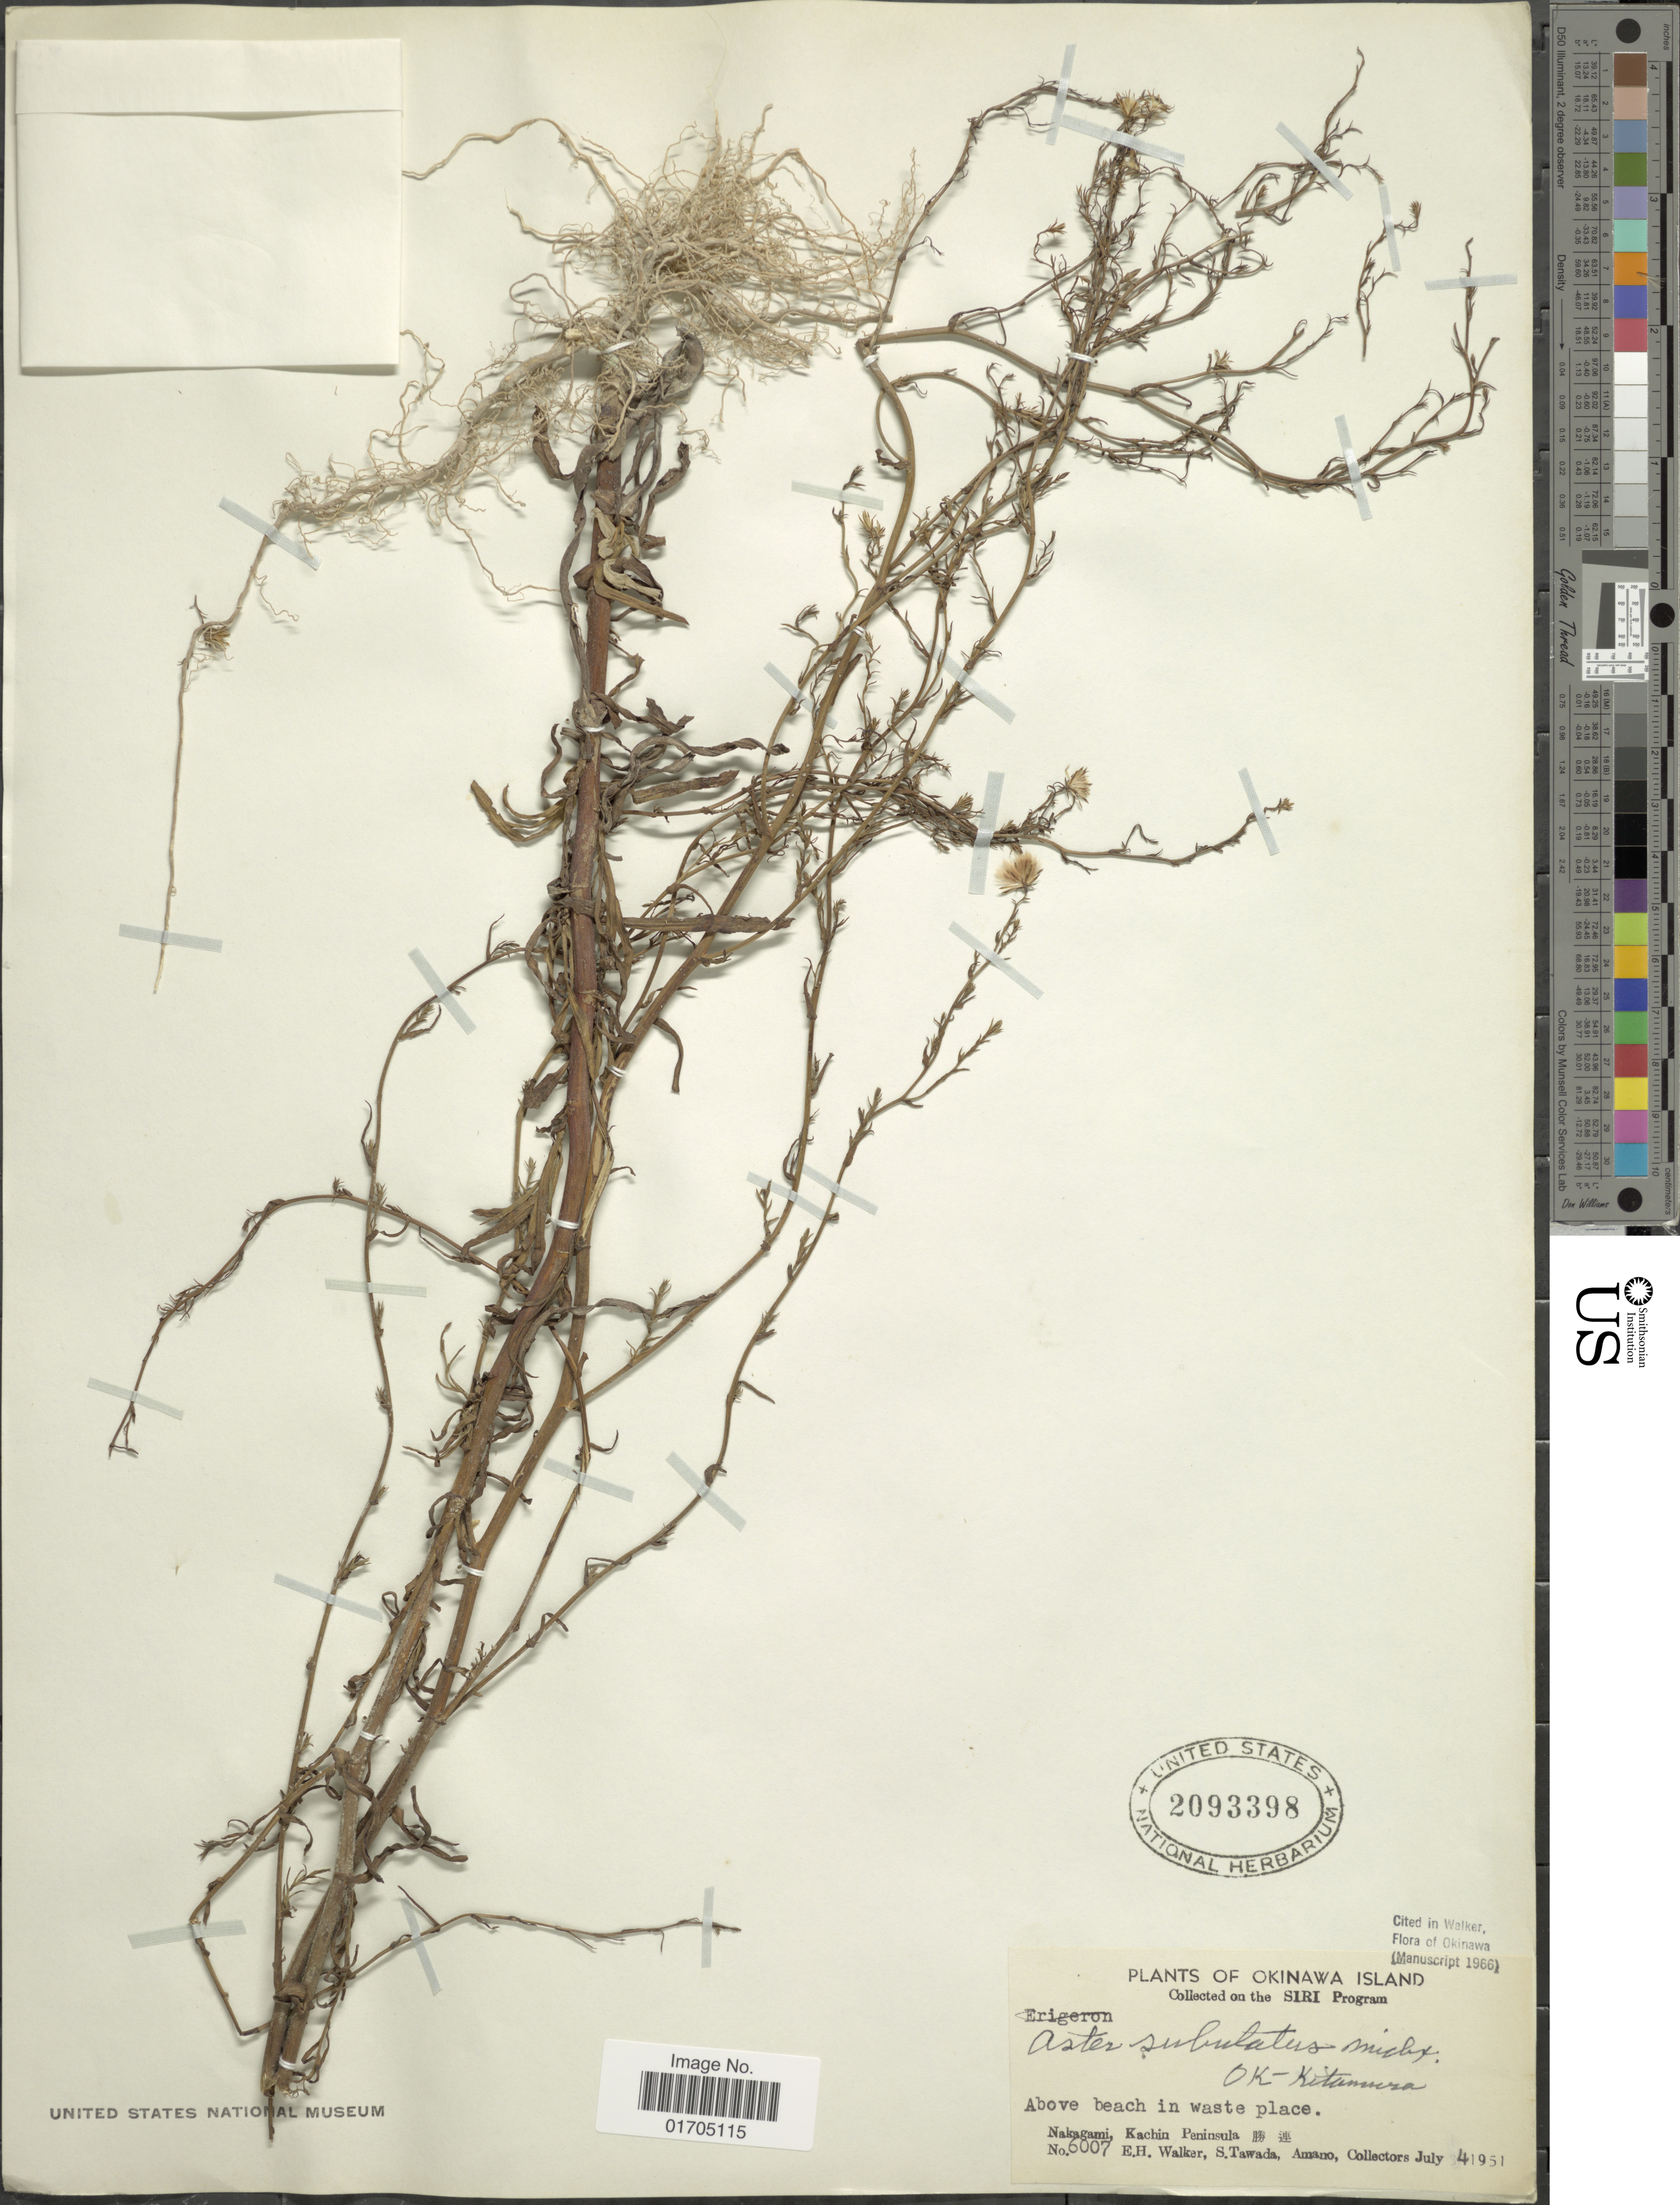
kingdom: Plantae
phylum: Tracheophyta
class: Magnoliopsida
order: Asterales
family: Asteraceae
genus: Symphyotrichum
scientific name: Symphyotrichum subulatum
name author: (Michx.) G.L. Nesom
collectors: E. H. Walker, S. Tawada & Amano, --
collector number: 6007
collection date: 1951-07-04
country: Japan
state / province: Okinawa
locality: Okinawa Island, Above beach in waste place, Nakagami, Kachin Peninsula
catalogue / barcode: US 2093398